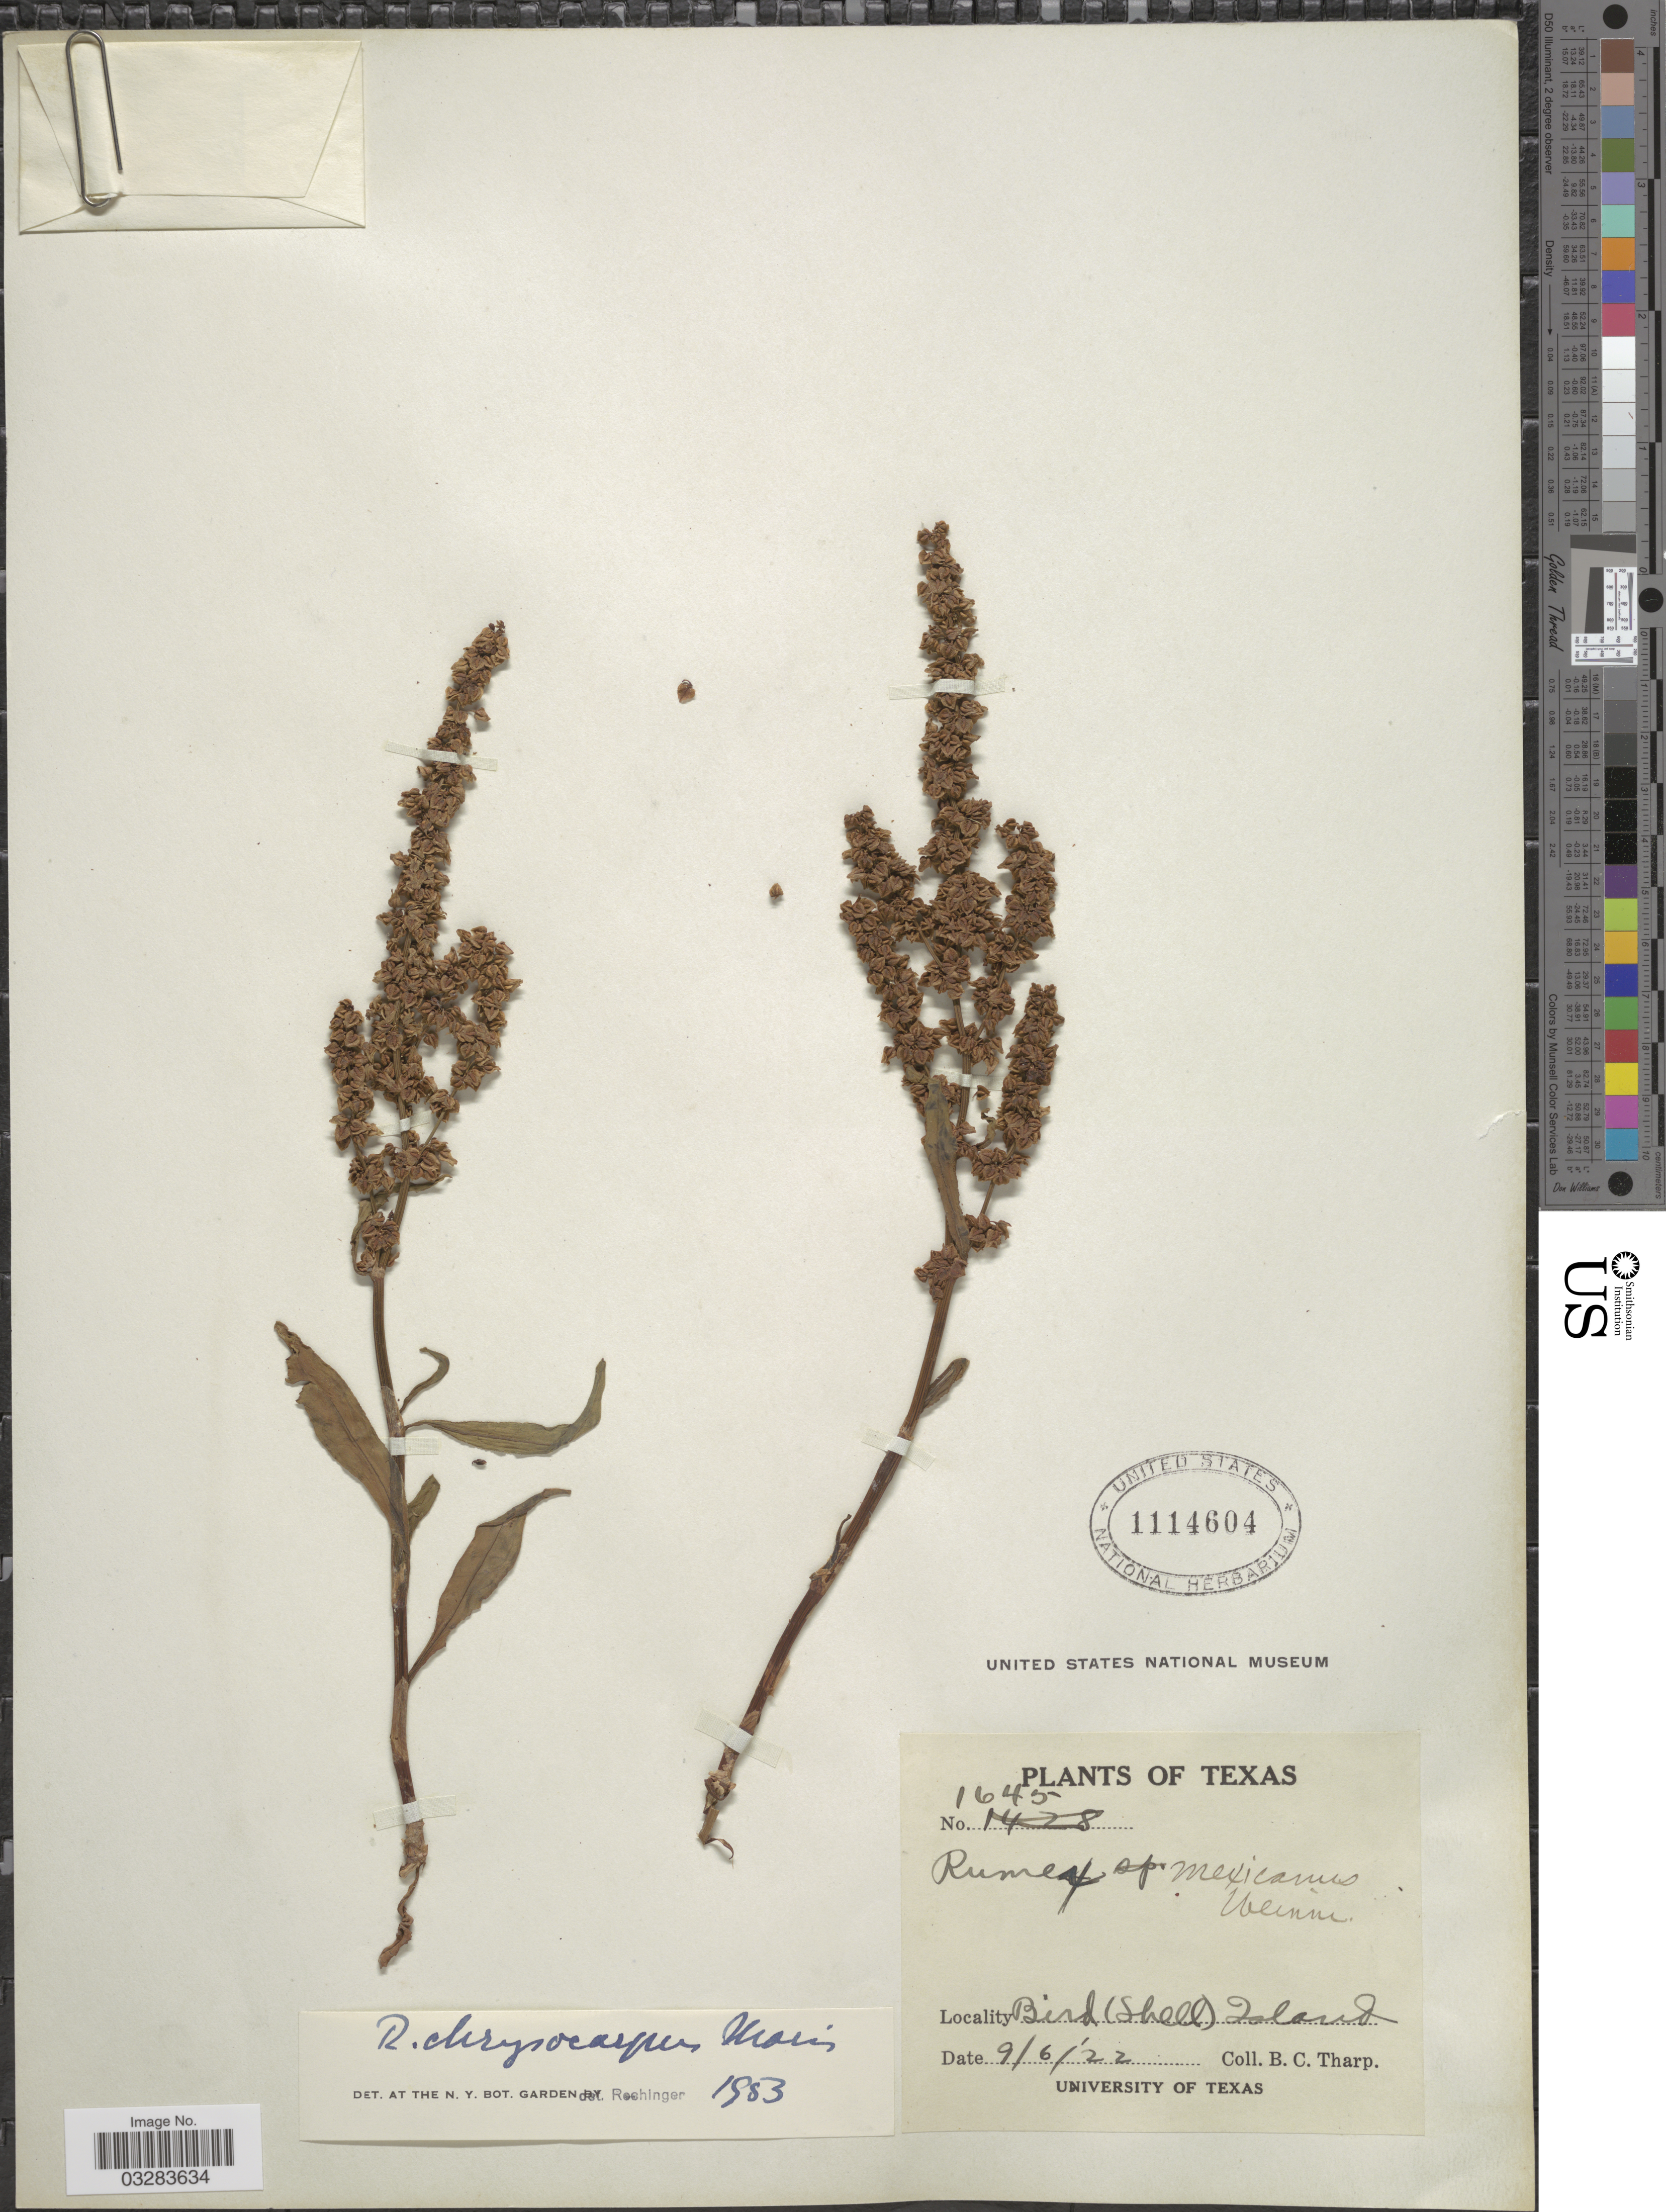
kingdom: Plantae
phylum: Tracheophyta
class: Magnoliopsida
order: Caryophyllales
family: Polygonaceae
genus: Rumex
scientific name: Rumex chrysocarpus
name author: Moris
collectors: B. C. Tharp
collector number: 1645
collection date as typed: Transcribed d/m/y: 6/9/22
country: United States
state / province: Texas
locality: Bird (Shell) Island.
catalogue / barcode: US 1114604